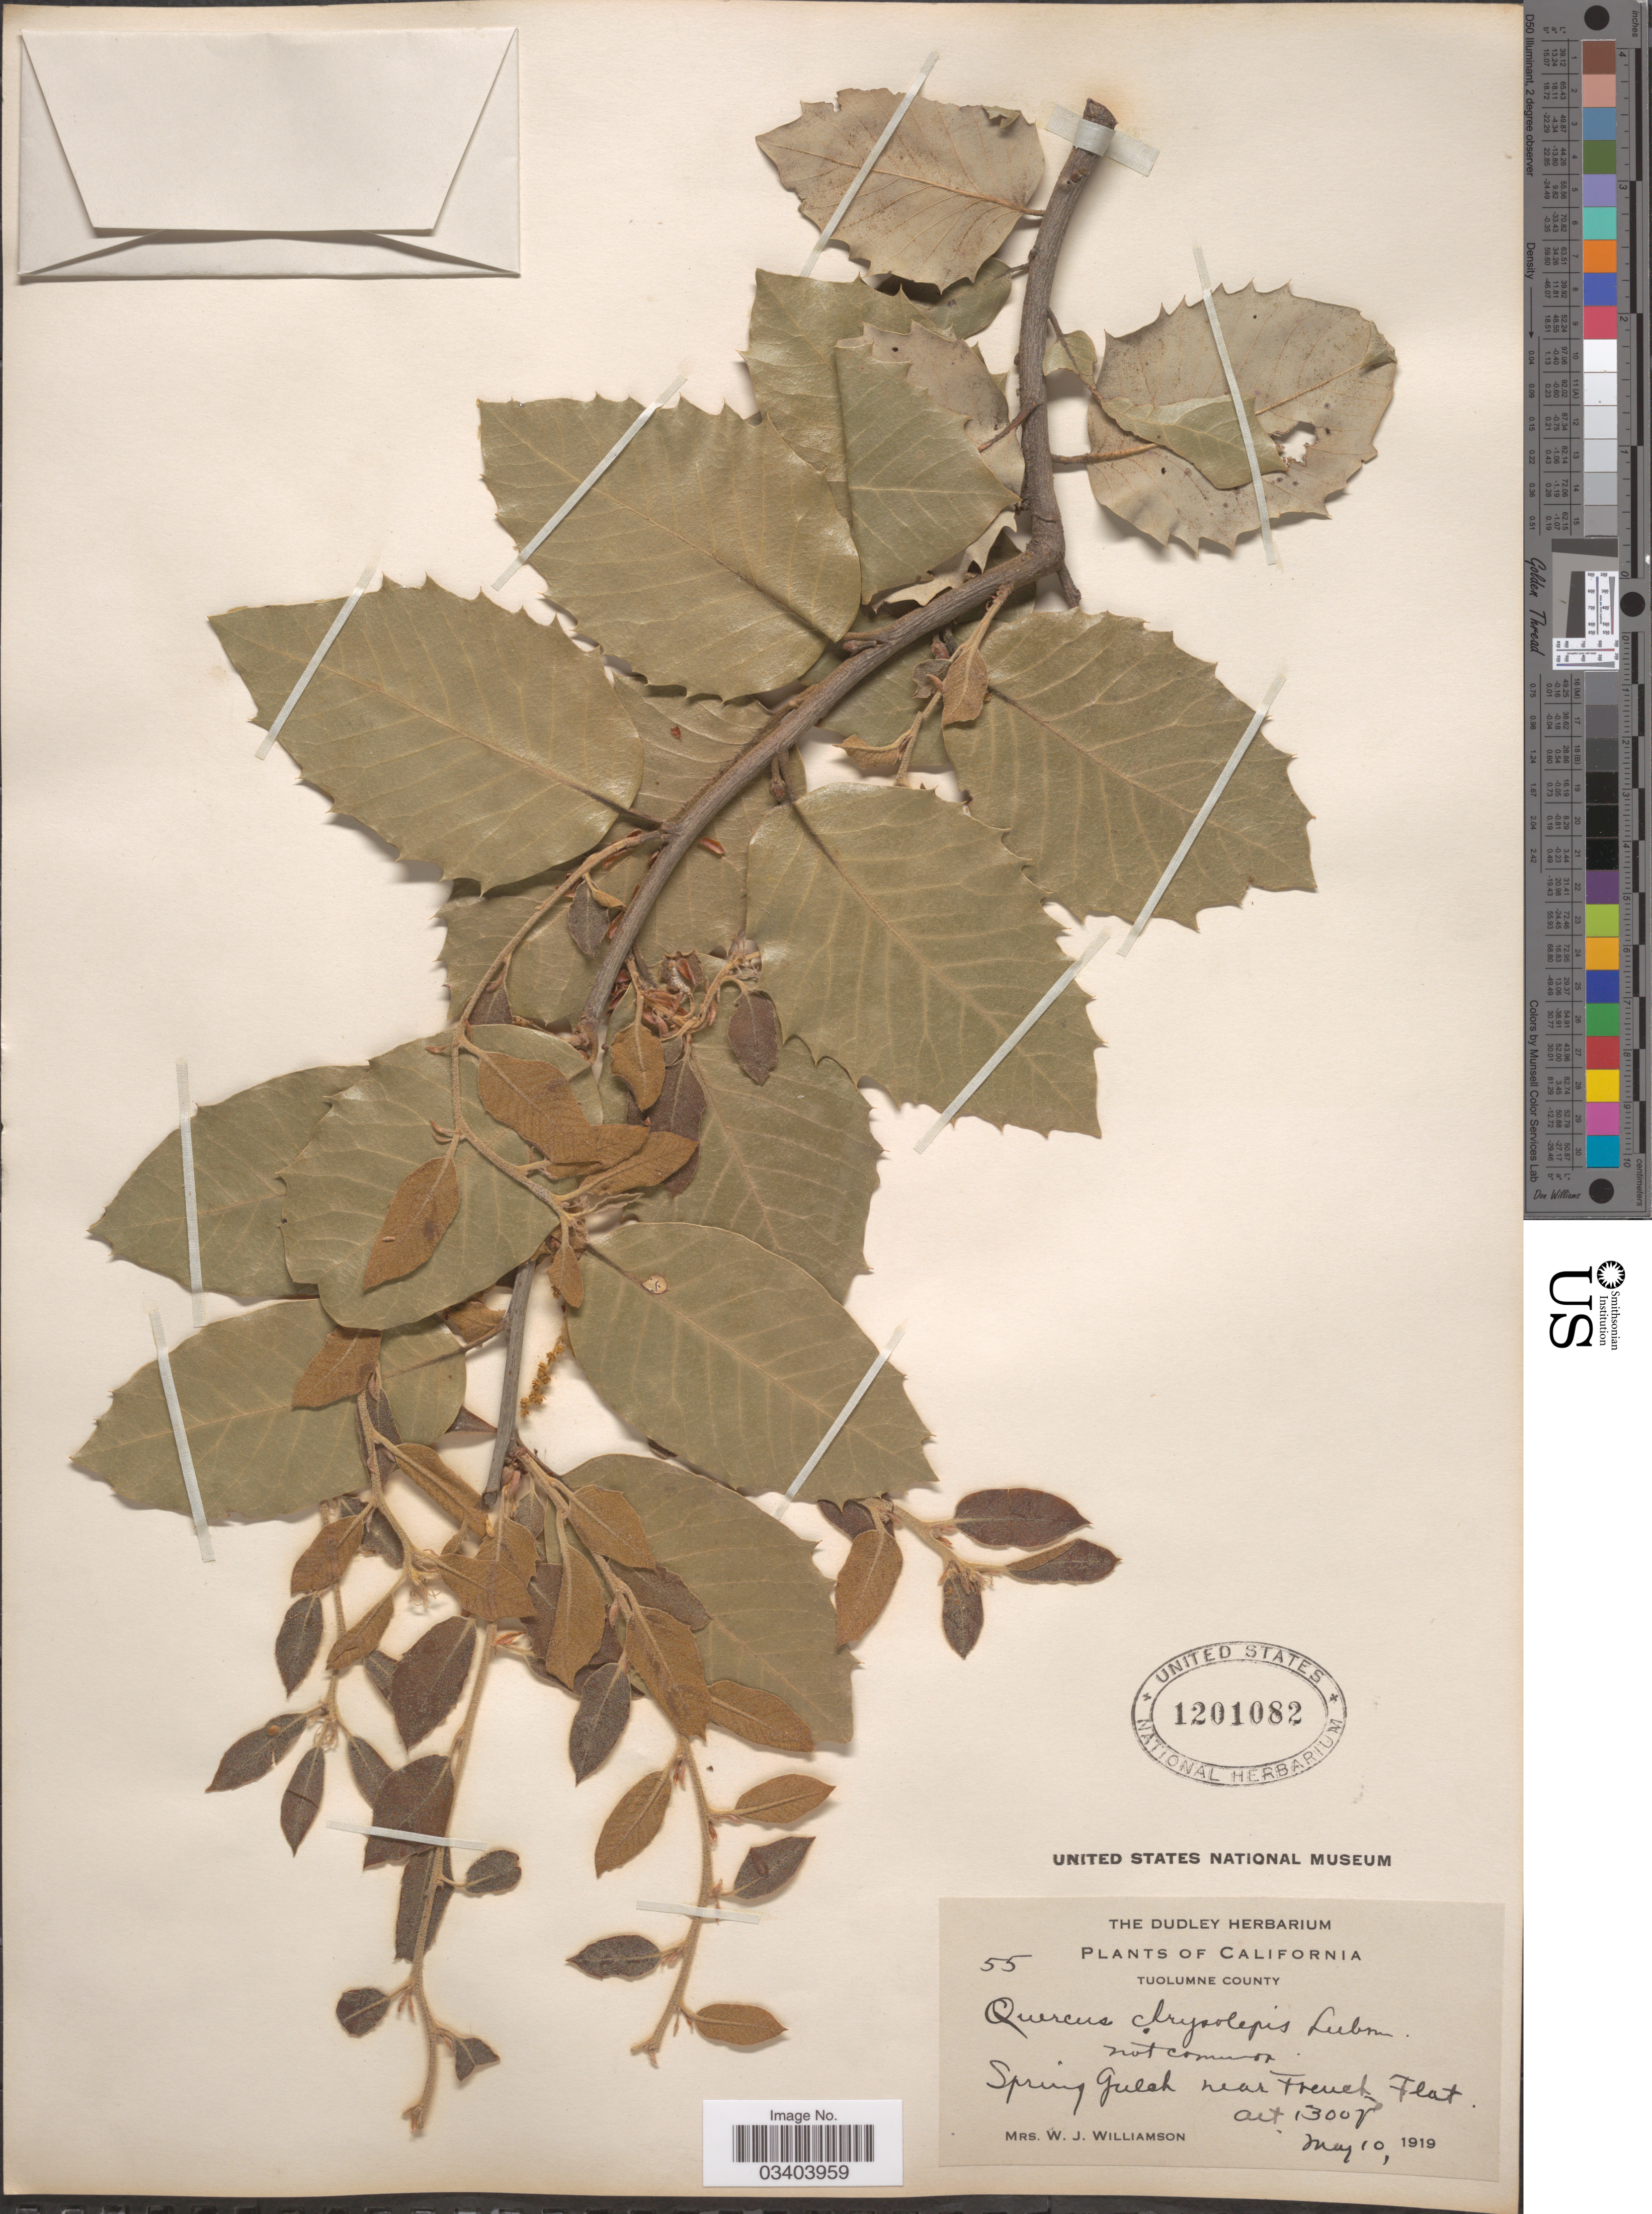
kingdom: Plantae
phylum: Tracheophyta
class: Magnoliopsida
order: Fagales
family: Fagaceae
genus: Quercus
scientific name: Quercus chrysolepis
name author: Liebm.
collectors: W. Williamson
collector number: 55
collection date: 1919-05-10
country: United States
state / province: California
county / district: Tuolumne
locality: Tuolumne County. Spring Gulch near French Forest.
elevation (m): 396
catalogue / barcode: US 1201082